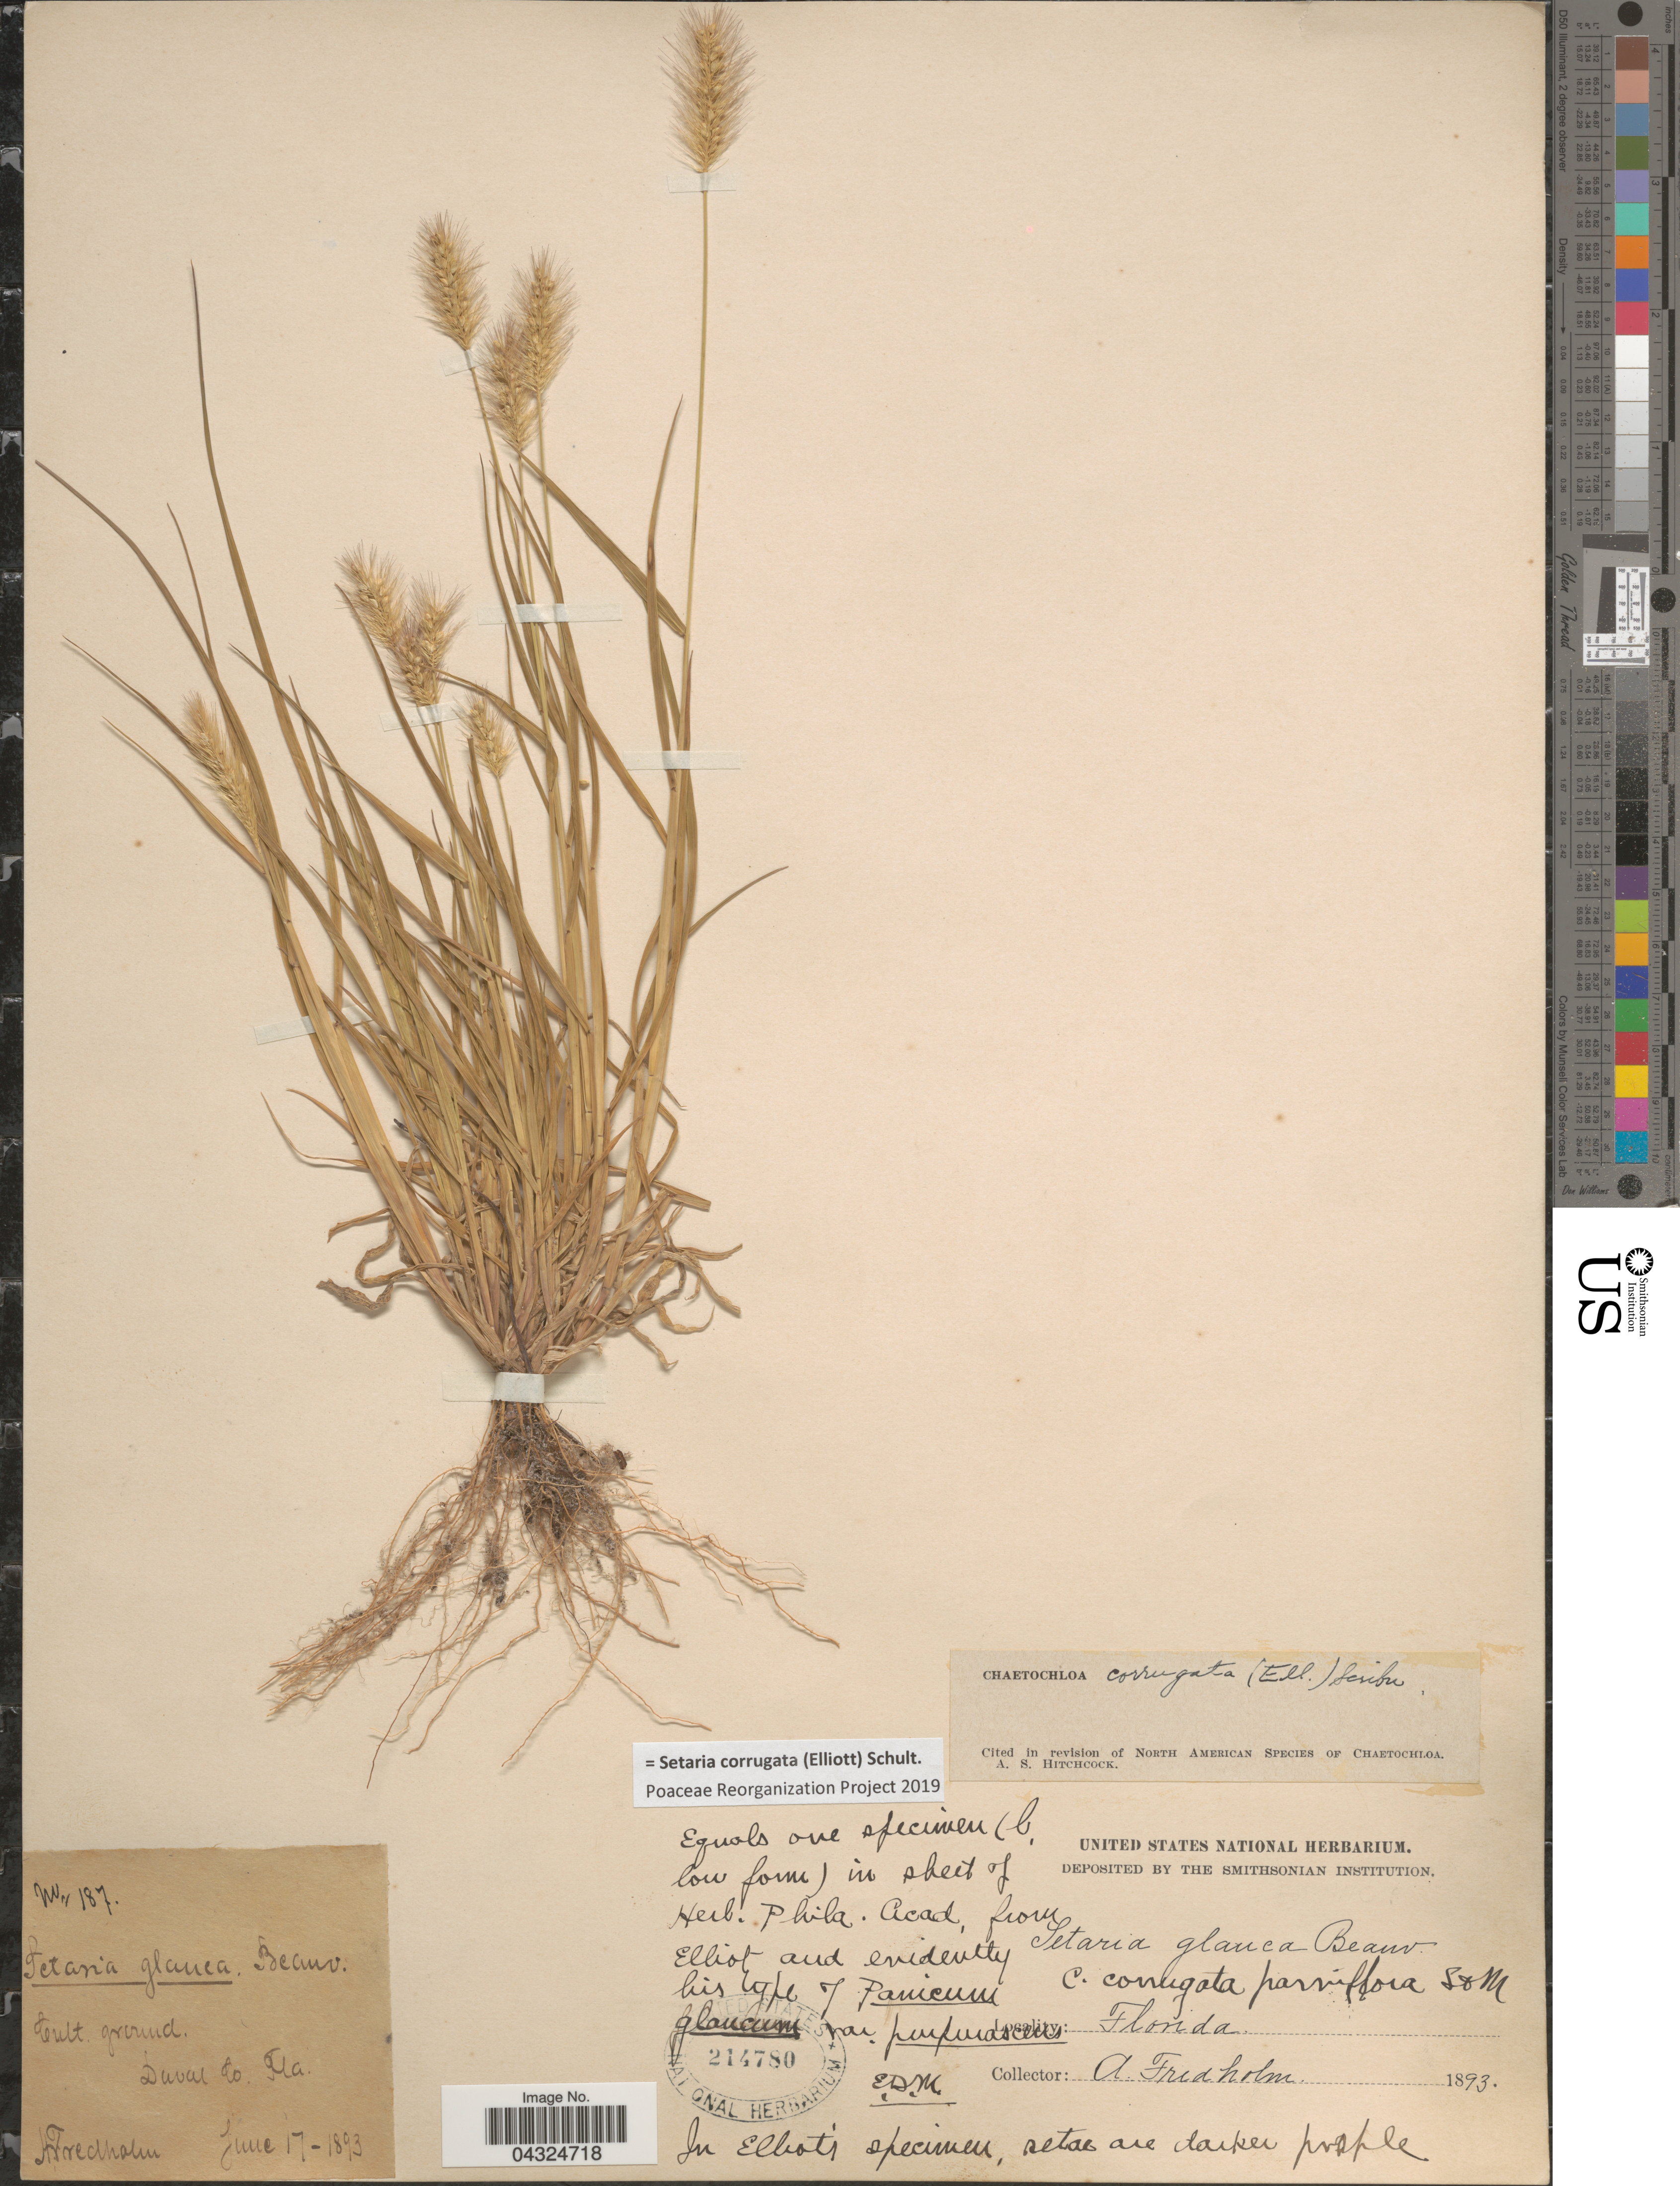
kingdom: Plantae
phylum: Tracheophyta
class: Liliopsida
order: Poales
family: Poaceae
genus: Setaria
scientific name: Setaria corrugata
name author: (Elliott) Schult.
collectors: A. Fredholm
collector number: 187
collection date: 1893-06-17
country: United States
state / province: Florida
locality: Cult. ground. Duval Co.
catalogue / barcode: US 214780